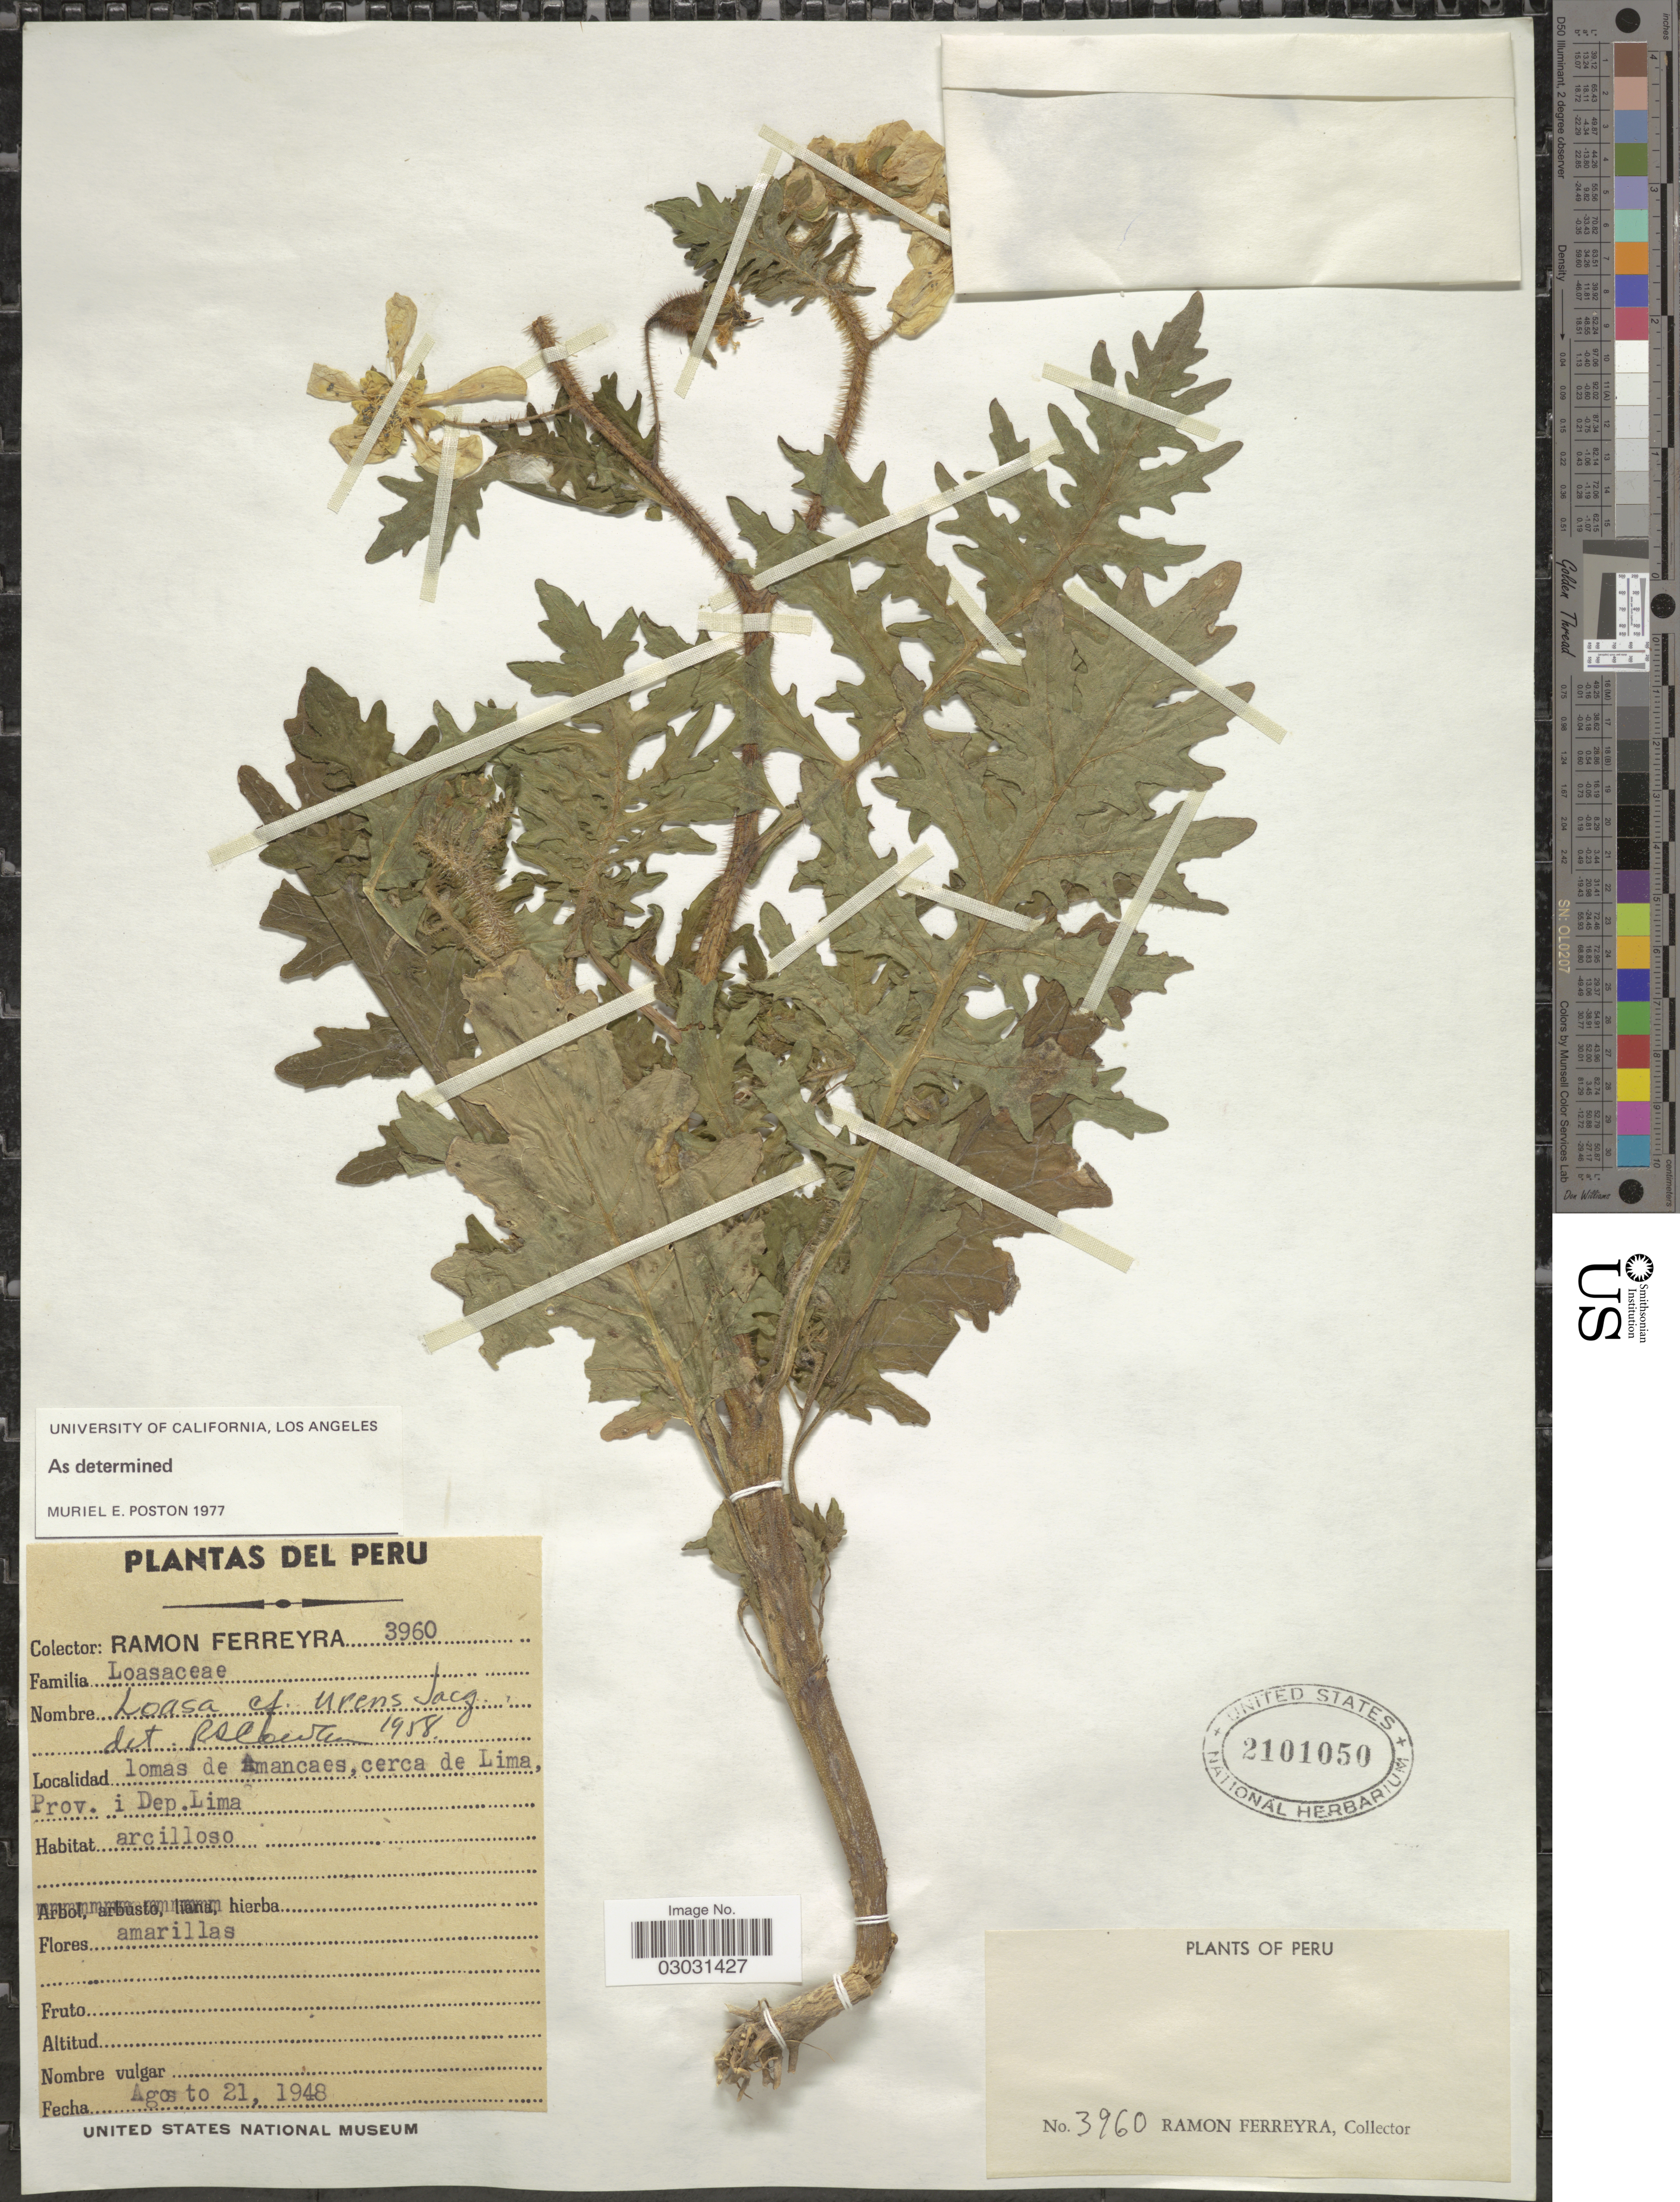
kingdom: Plantae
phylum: Tracheophyta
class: Magnoliopsida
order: Cornales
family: Loasaceae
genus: Nasa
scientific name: Nasa urens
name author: (Jacq.) Weigand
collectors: R. A. Ferreyra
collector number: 3960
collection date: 1948-08-21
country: Peru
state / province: Lima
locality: Lomas de Amancaes, cerca de Lima. Prov. i Dep. Lima.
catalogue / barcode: US 2101050